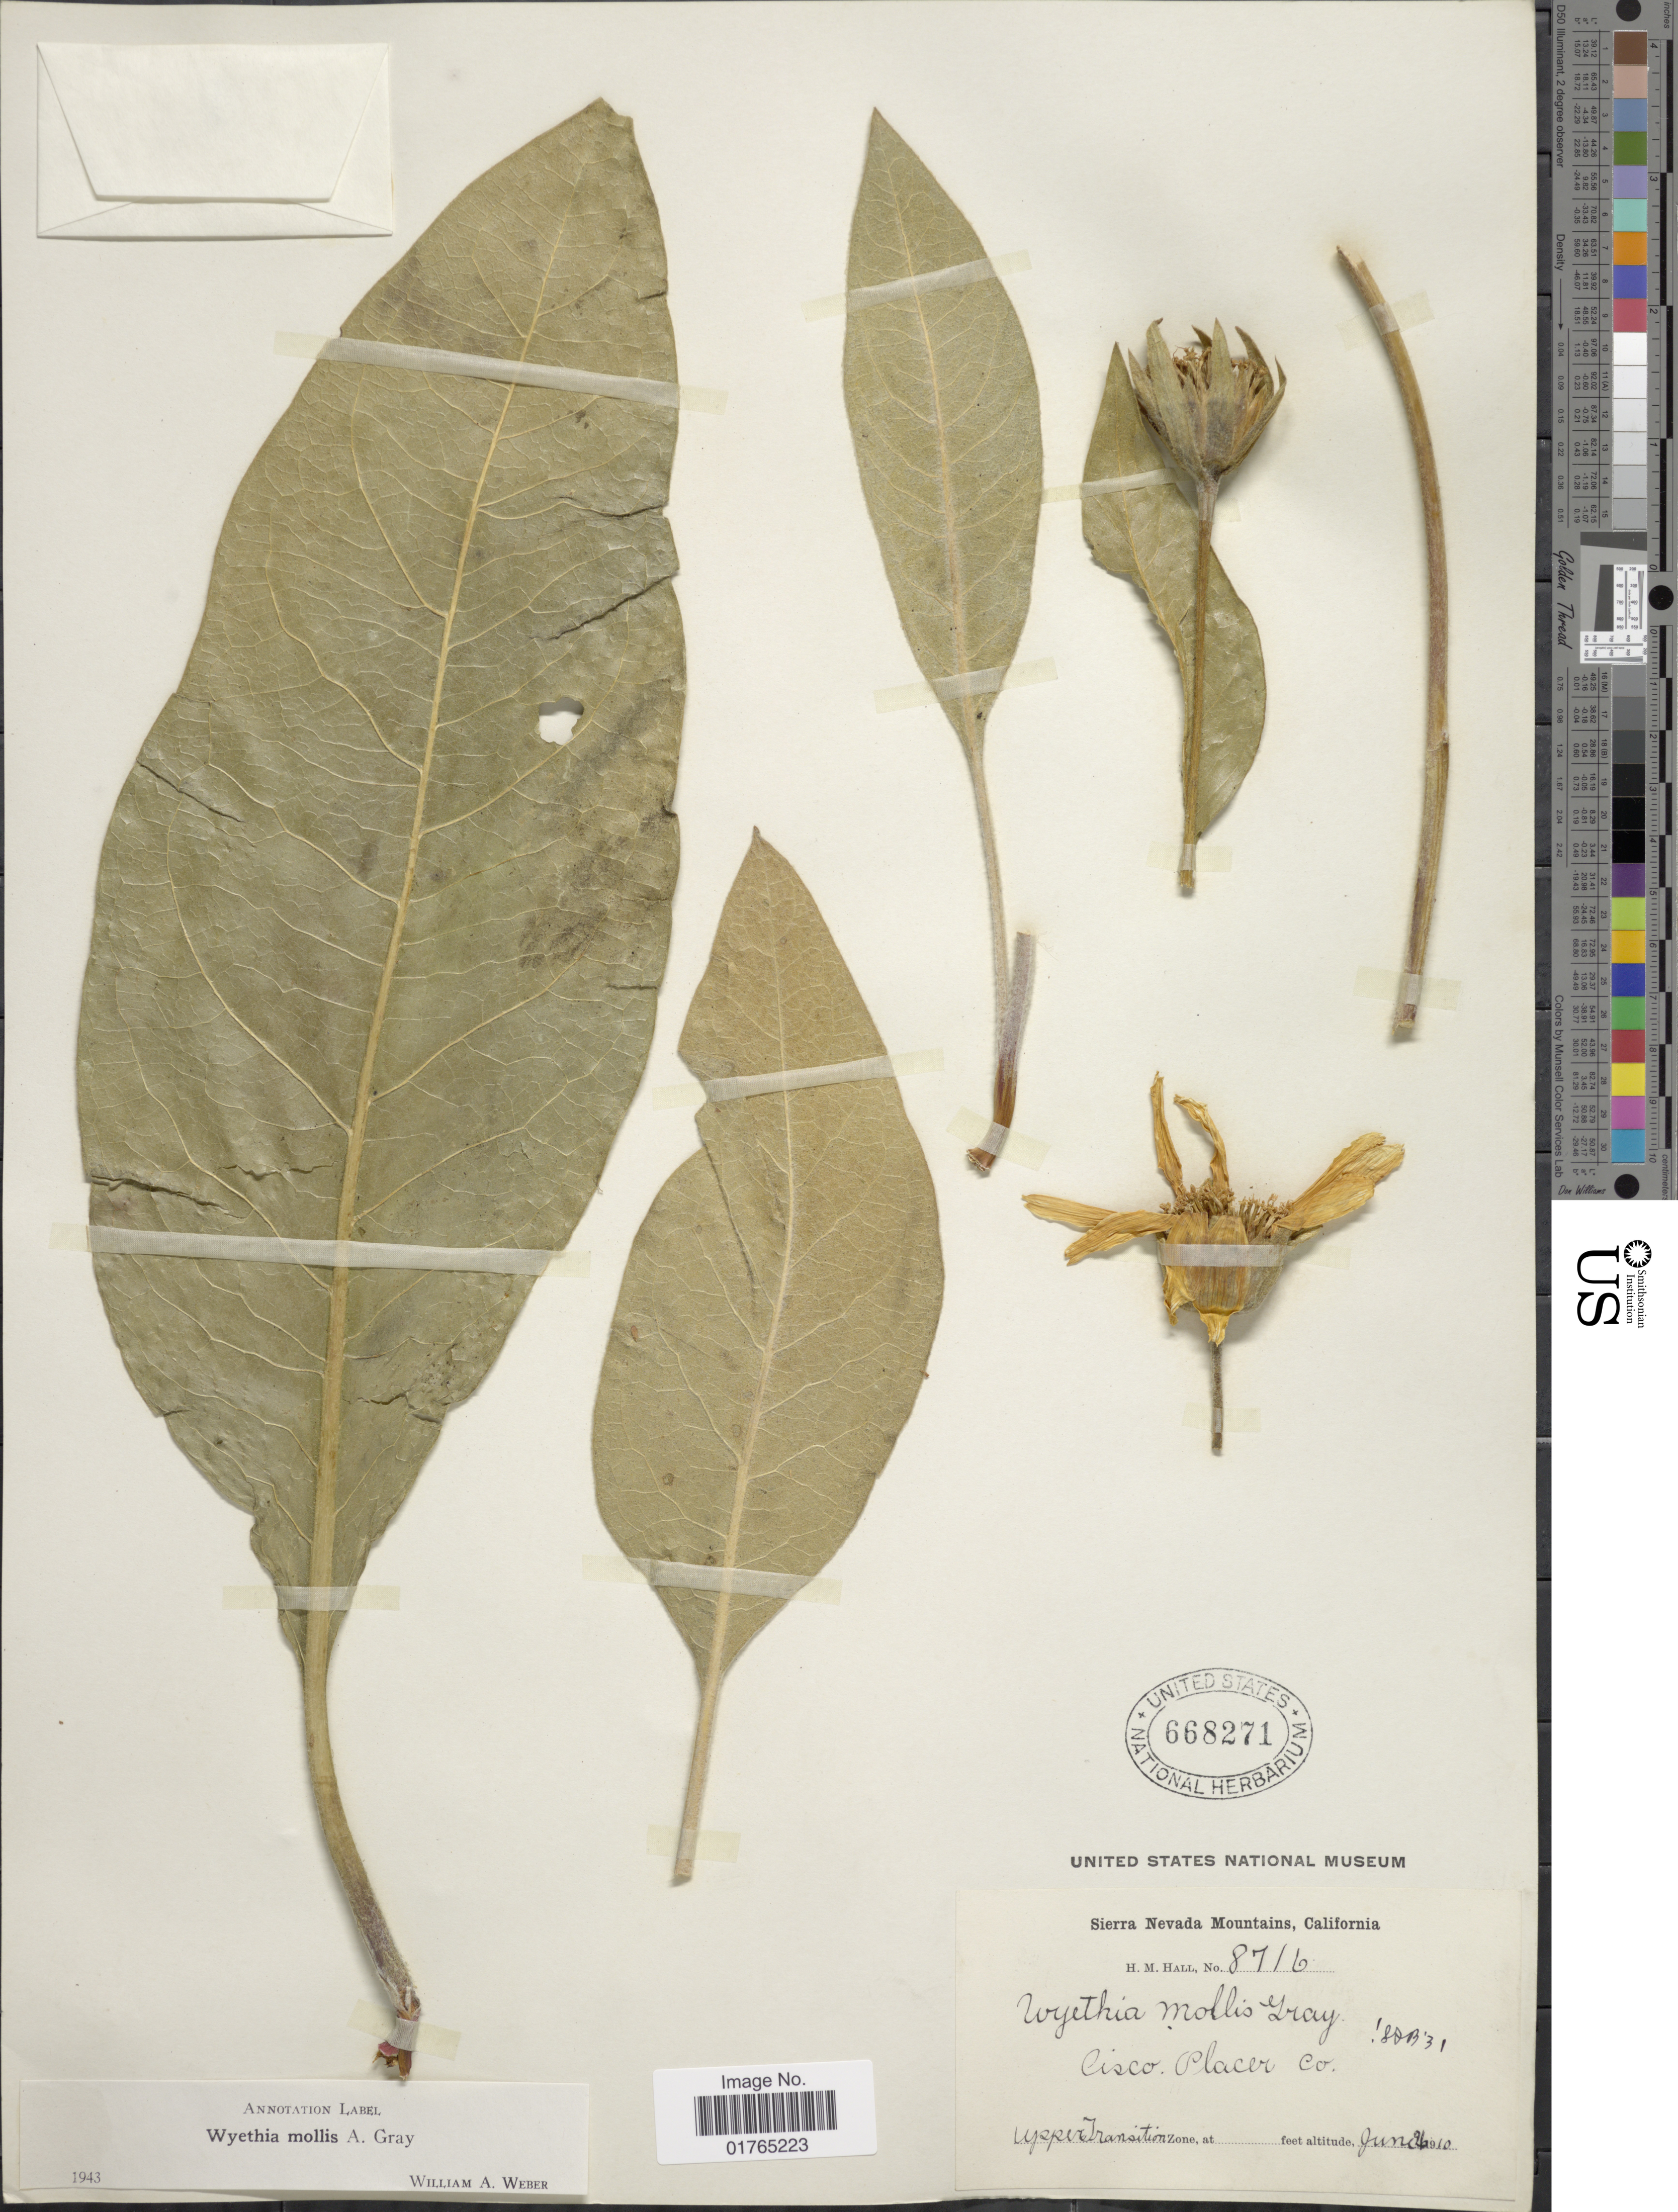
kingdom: Plantae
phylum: Tracheophyta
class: Magnoliopsida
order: Asterales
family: Asteraceae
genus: Wyethia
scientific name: Wyethia mollis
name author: A. Gray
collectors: H. M. Hall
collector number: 8716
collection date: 1910-06-26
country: United States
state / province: California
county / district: Placer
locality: Sierra Nevada, Cisco Placer Co., upper transition Zone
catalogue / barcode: US 668271